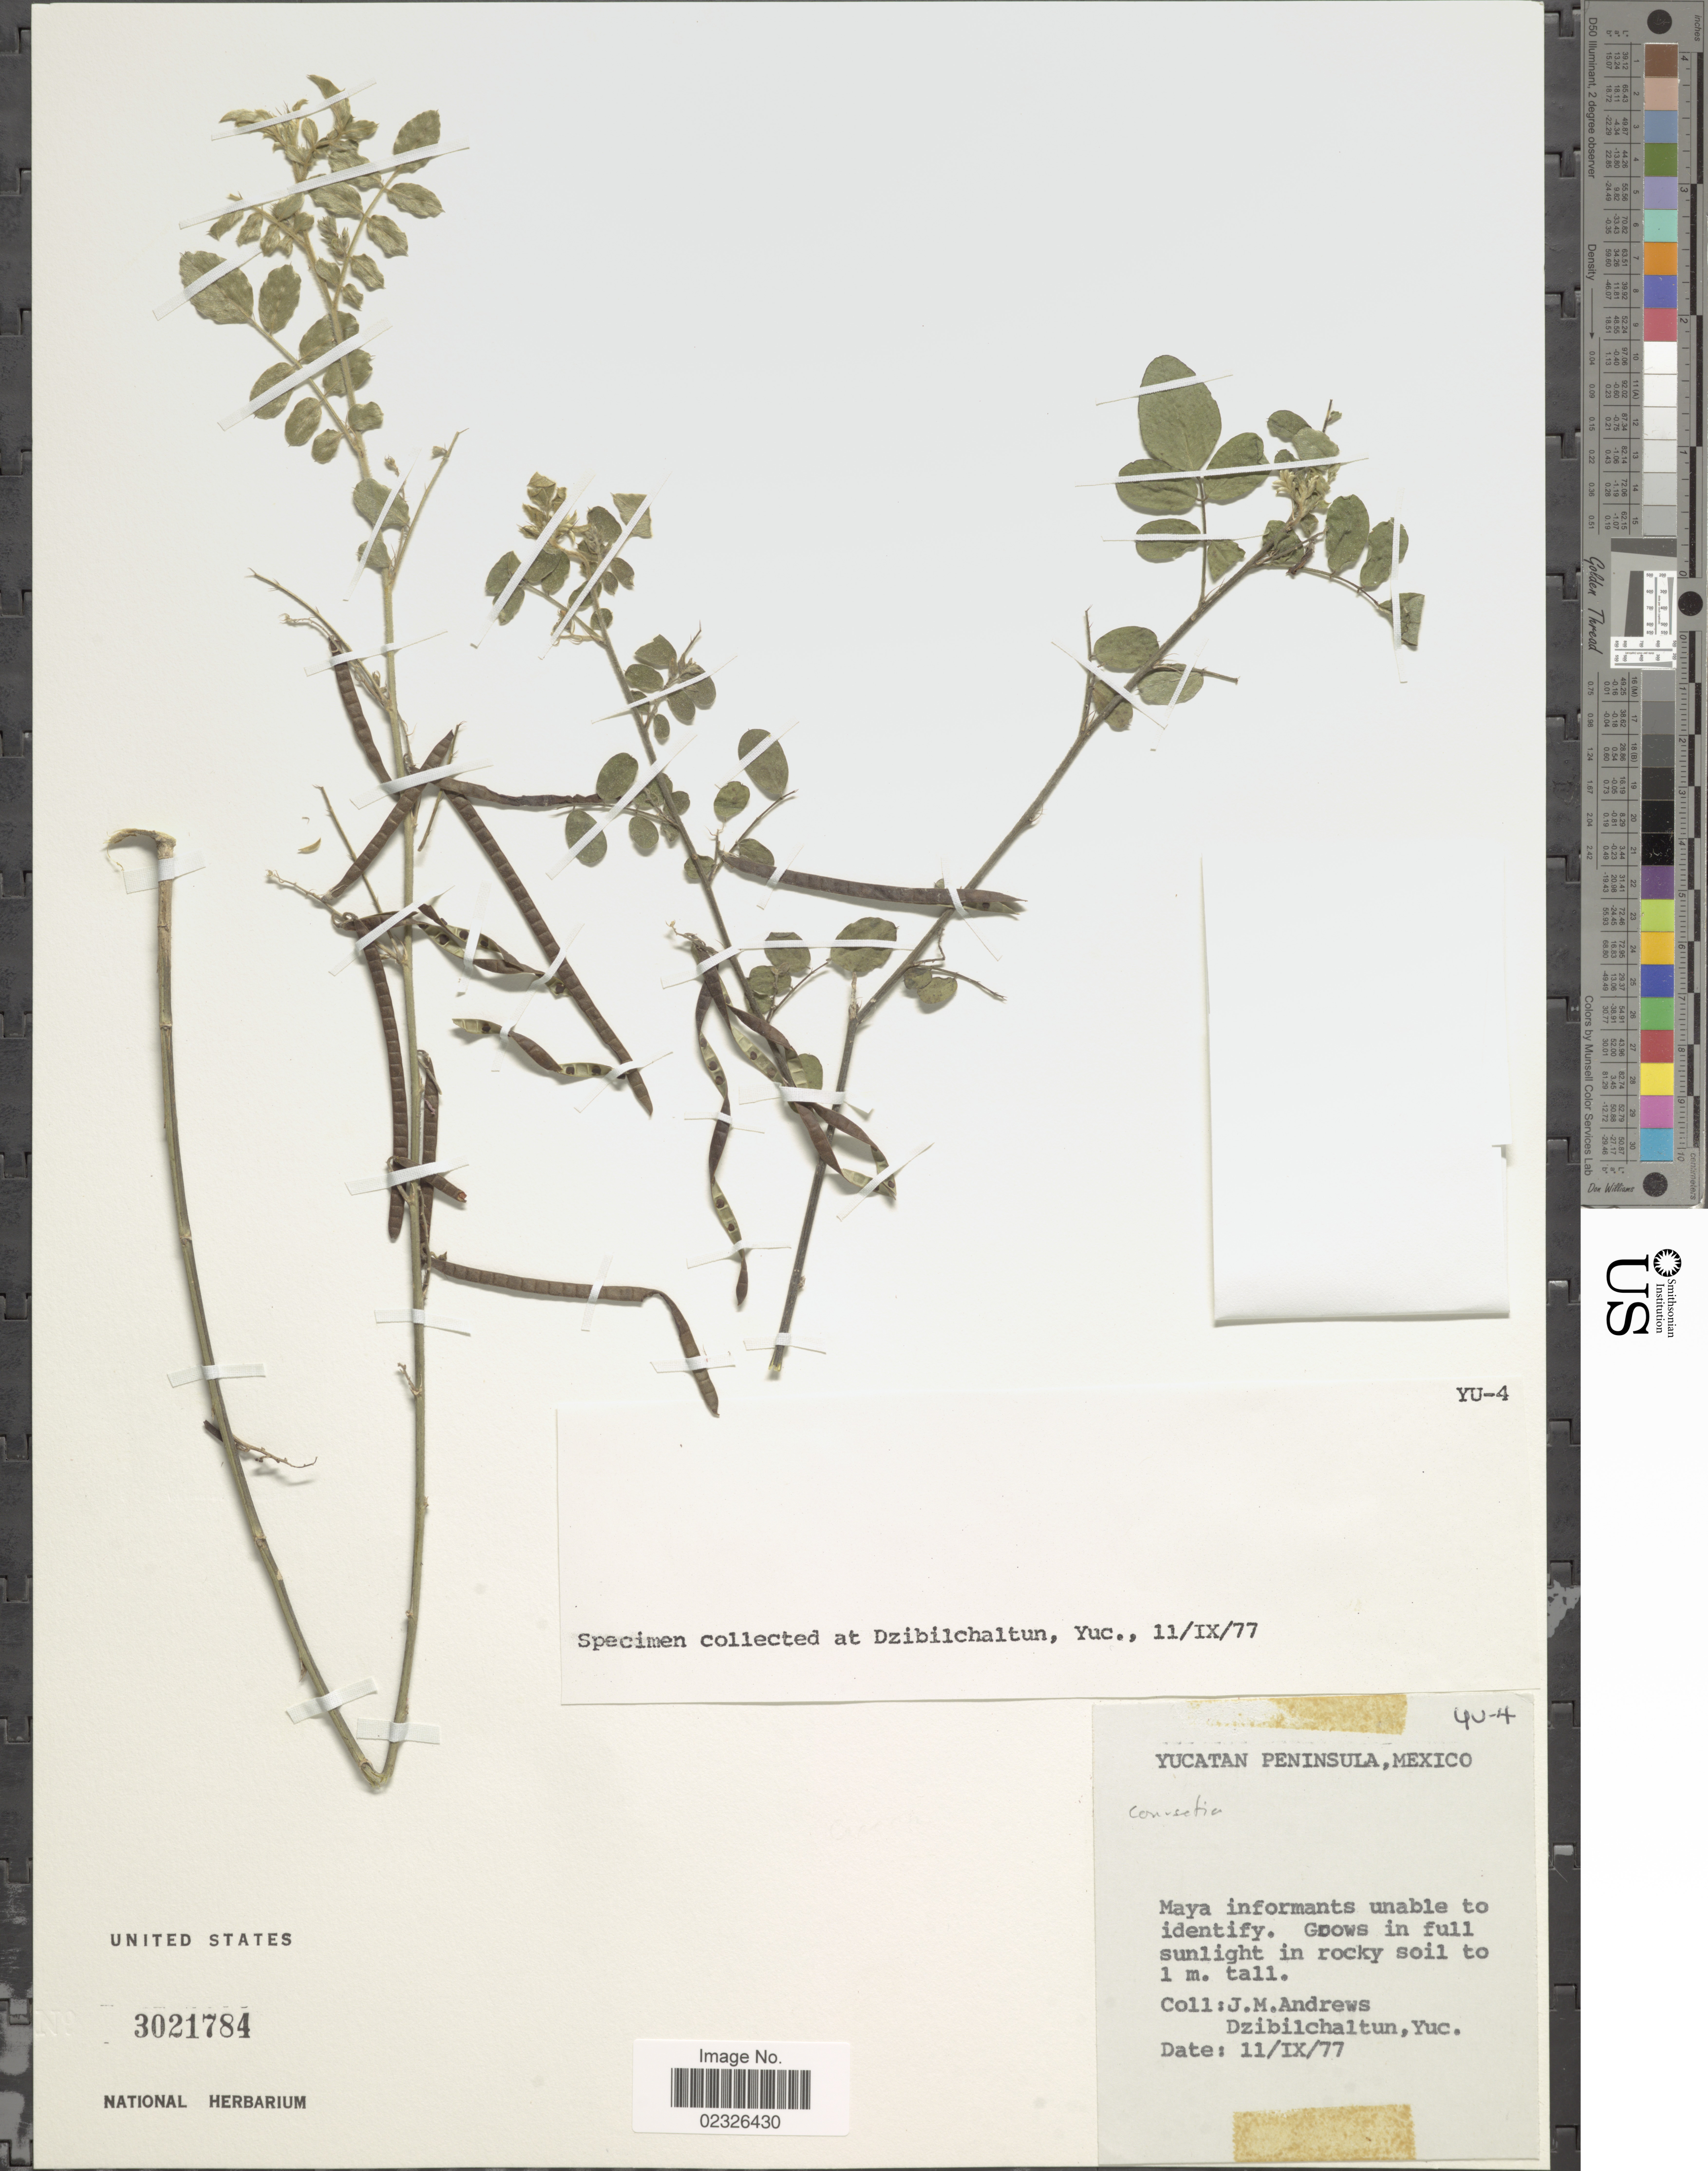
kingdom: Plantae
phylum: Tracheophyta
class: Magnoliopsida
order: Fabales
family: Fabaceae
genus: Coursetia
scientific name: Coursetia caribaea var. caribaea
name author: (Jacq.) Lavin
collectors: J. M. Andrews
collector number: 40-4?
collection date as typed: Transcribed d/m/y: 11/9/77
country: Mexico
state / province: Yucatán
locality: Ycatan Peninsula. Dzibilchaltun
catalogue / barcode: US 3021784